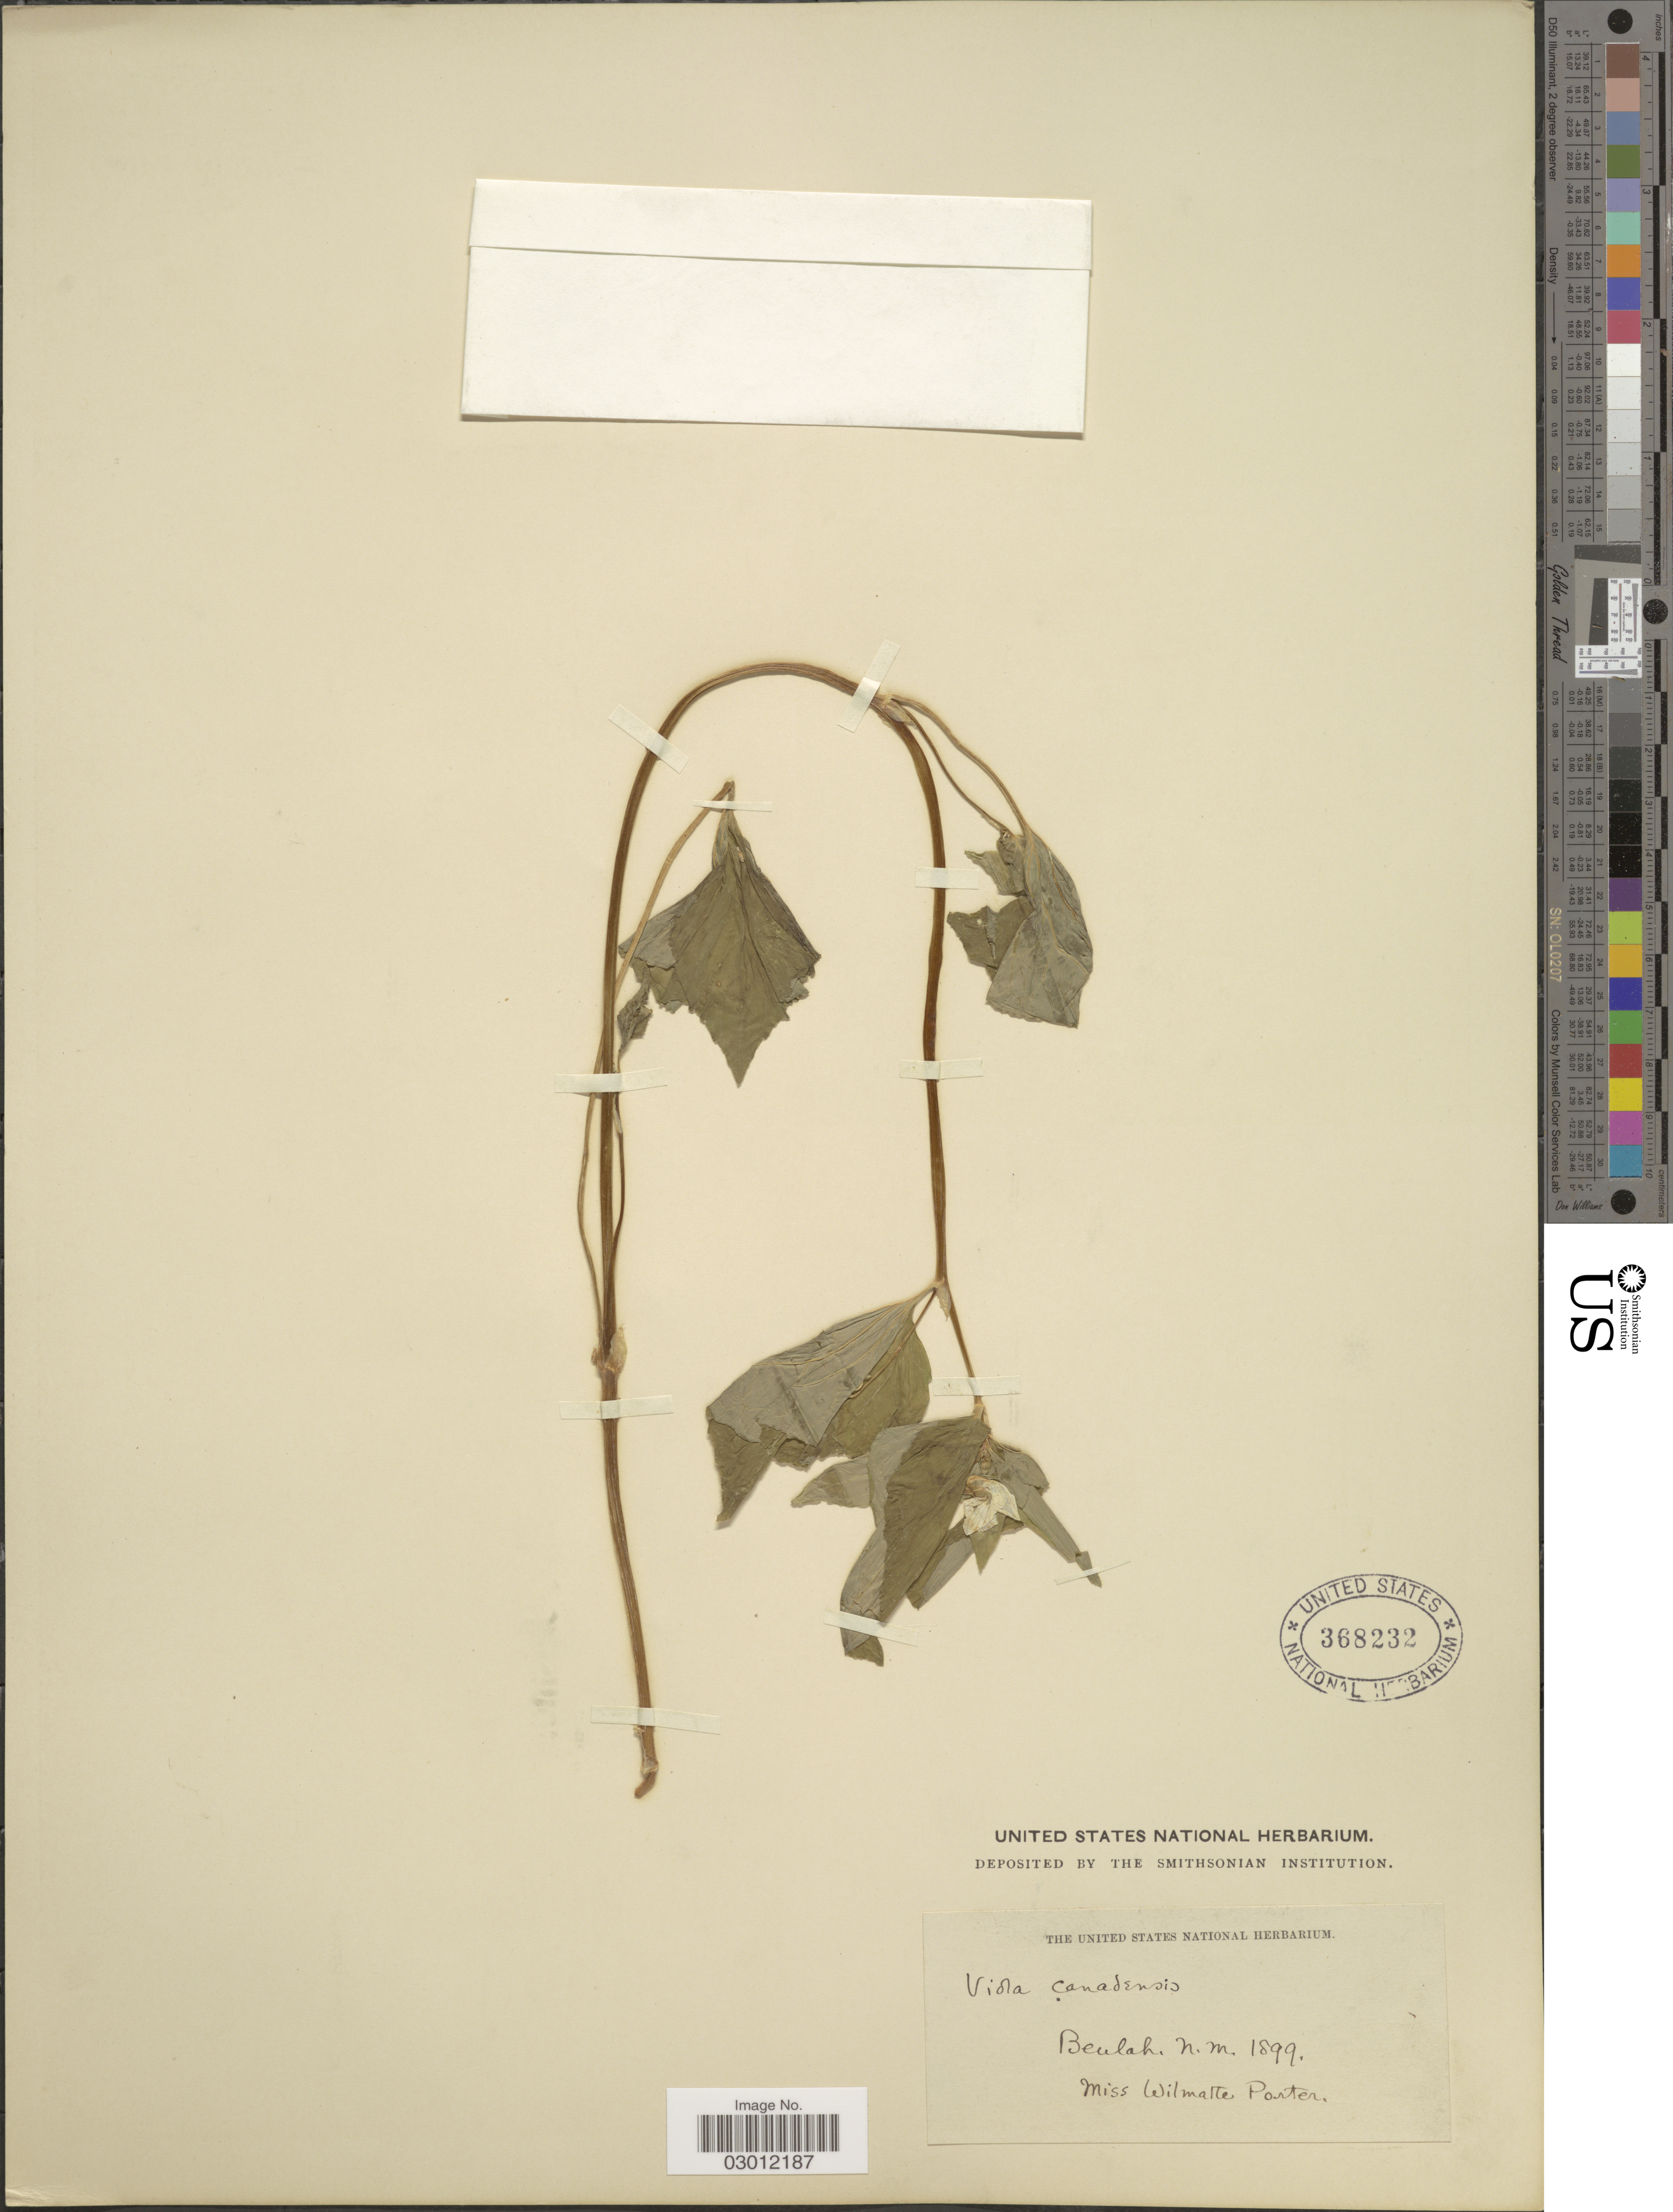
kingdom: Plantae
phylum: Tracheophyta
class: Magnoliopsida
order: Malpighiales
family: Violaceae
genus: Viola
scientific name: Viola canadensis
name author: L.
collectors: W. Porter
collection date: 1899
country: United States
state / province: New Mexico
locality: Beulah.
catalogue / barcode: US 368232